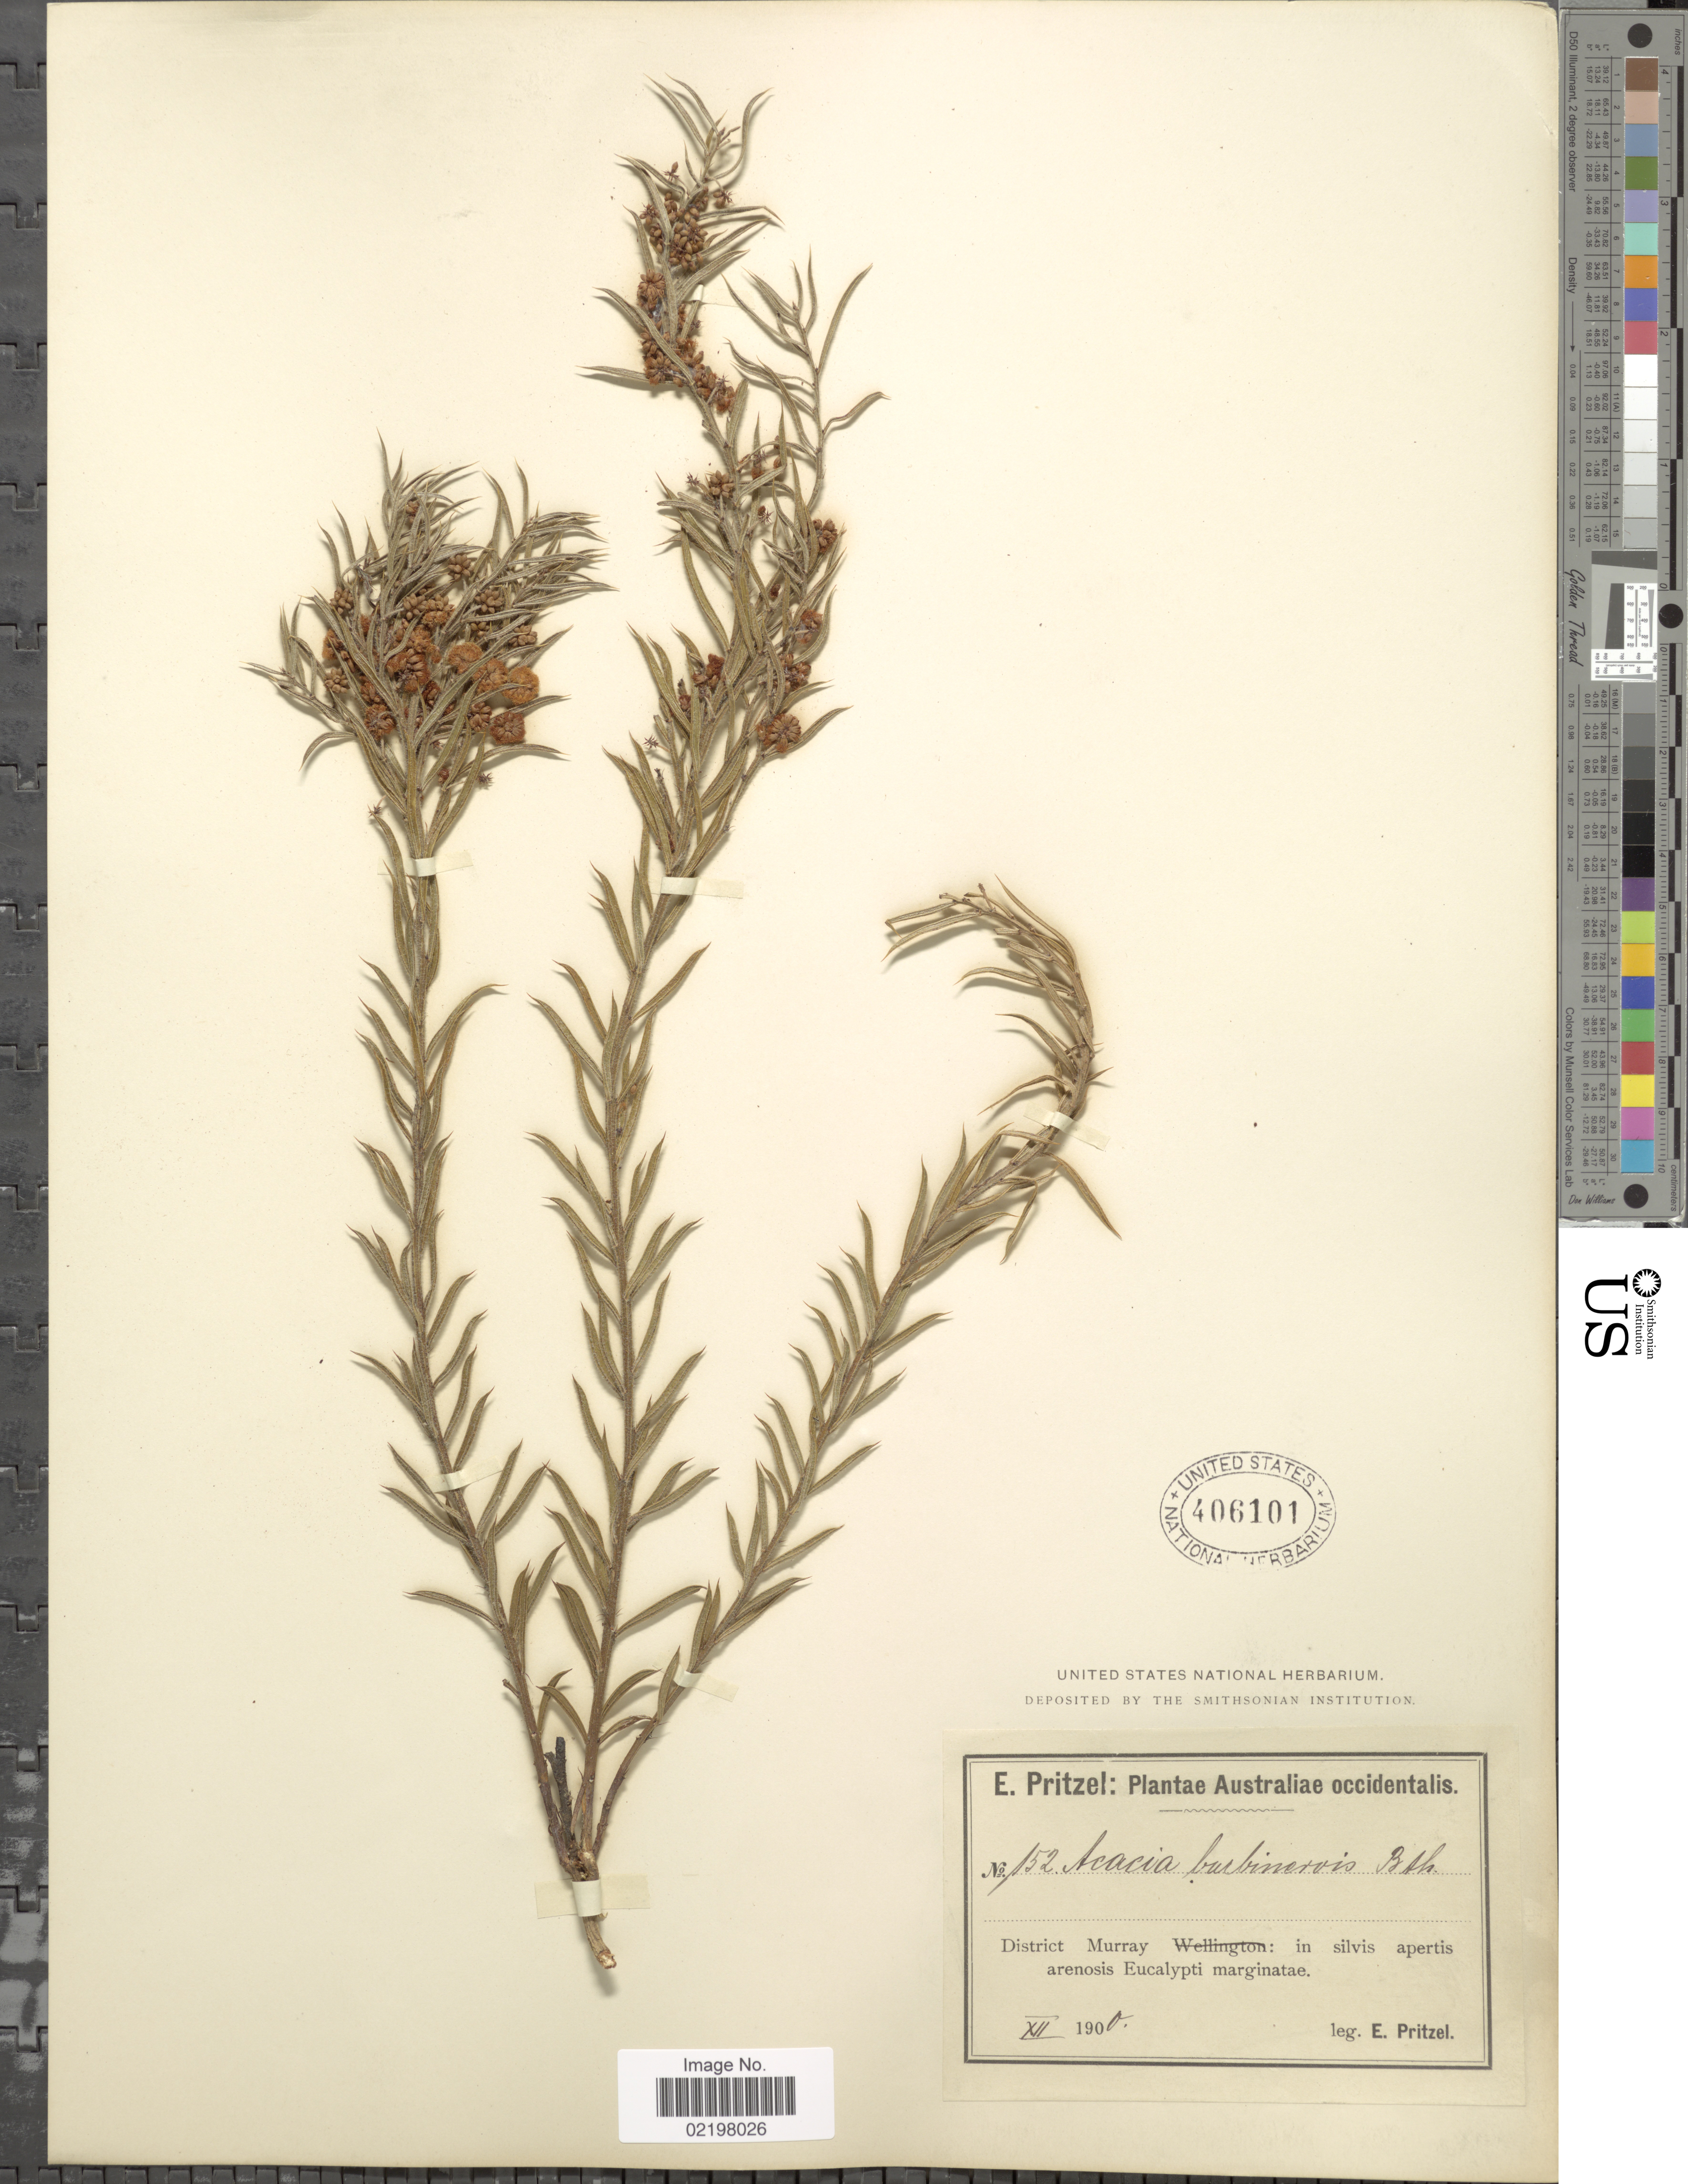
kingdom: Plantae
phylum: Tracheophyta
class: Magnoliopsida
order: Fabales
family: Fabaceae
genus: Acacia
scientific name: Acacia barbinervis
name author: Benth.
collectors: E. G. Pritzel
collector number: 152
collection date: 1900-12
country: Australia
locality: Australiae occidentalis, District Murray: in silvis apertis arenosis Eucalypte marginatae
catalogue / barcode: US 406101